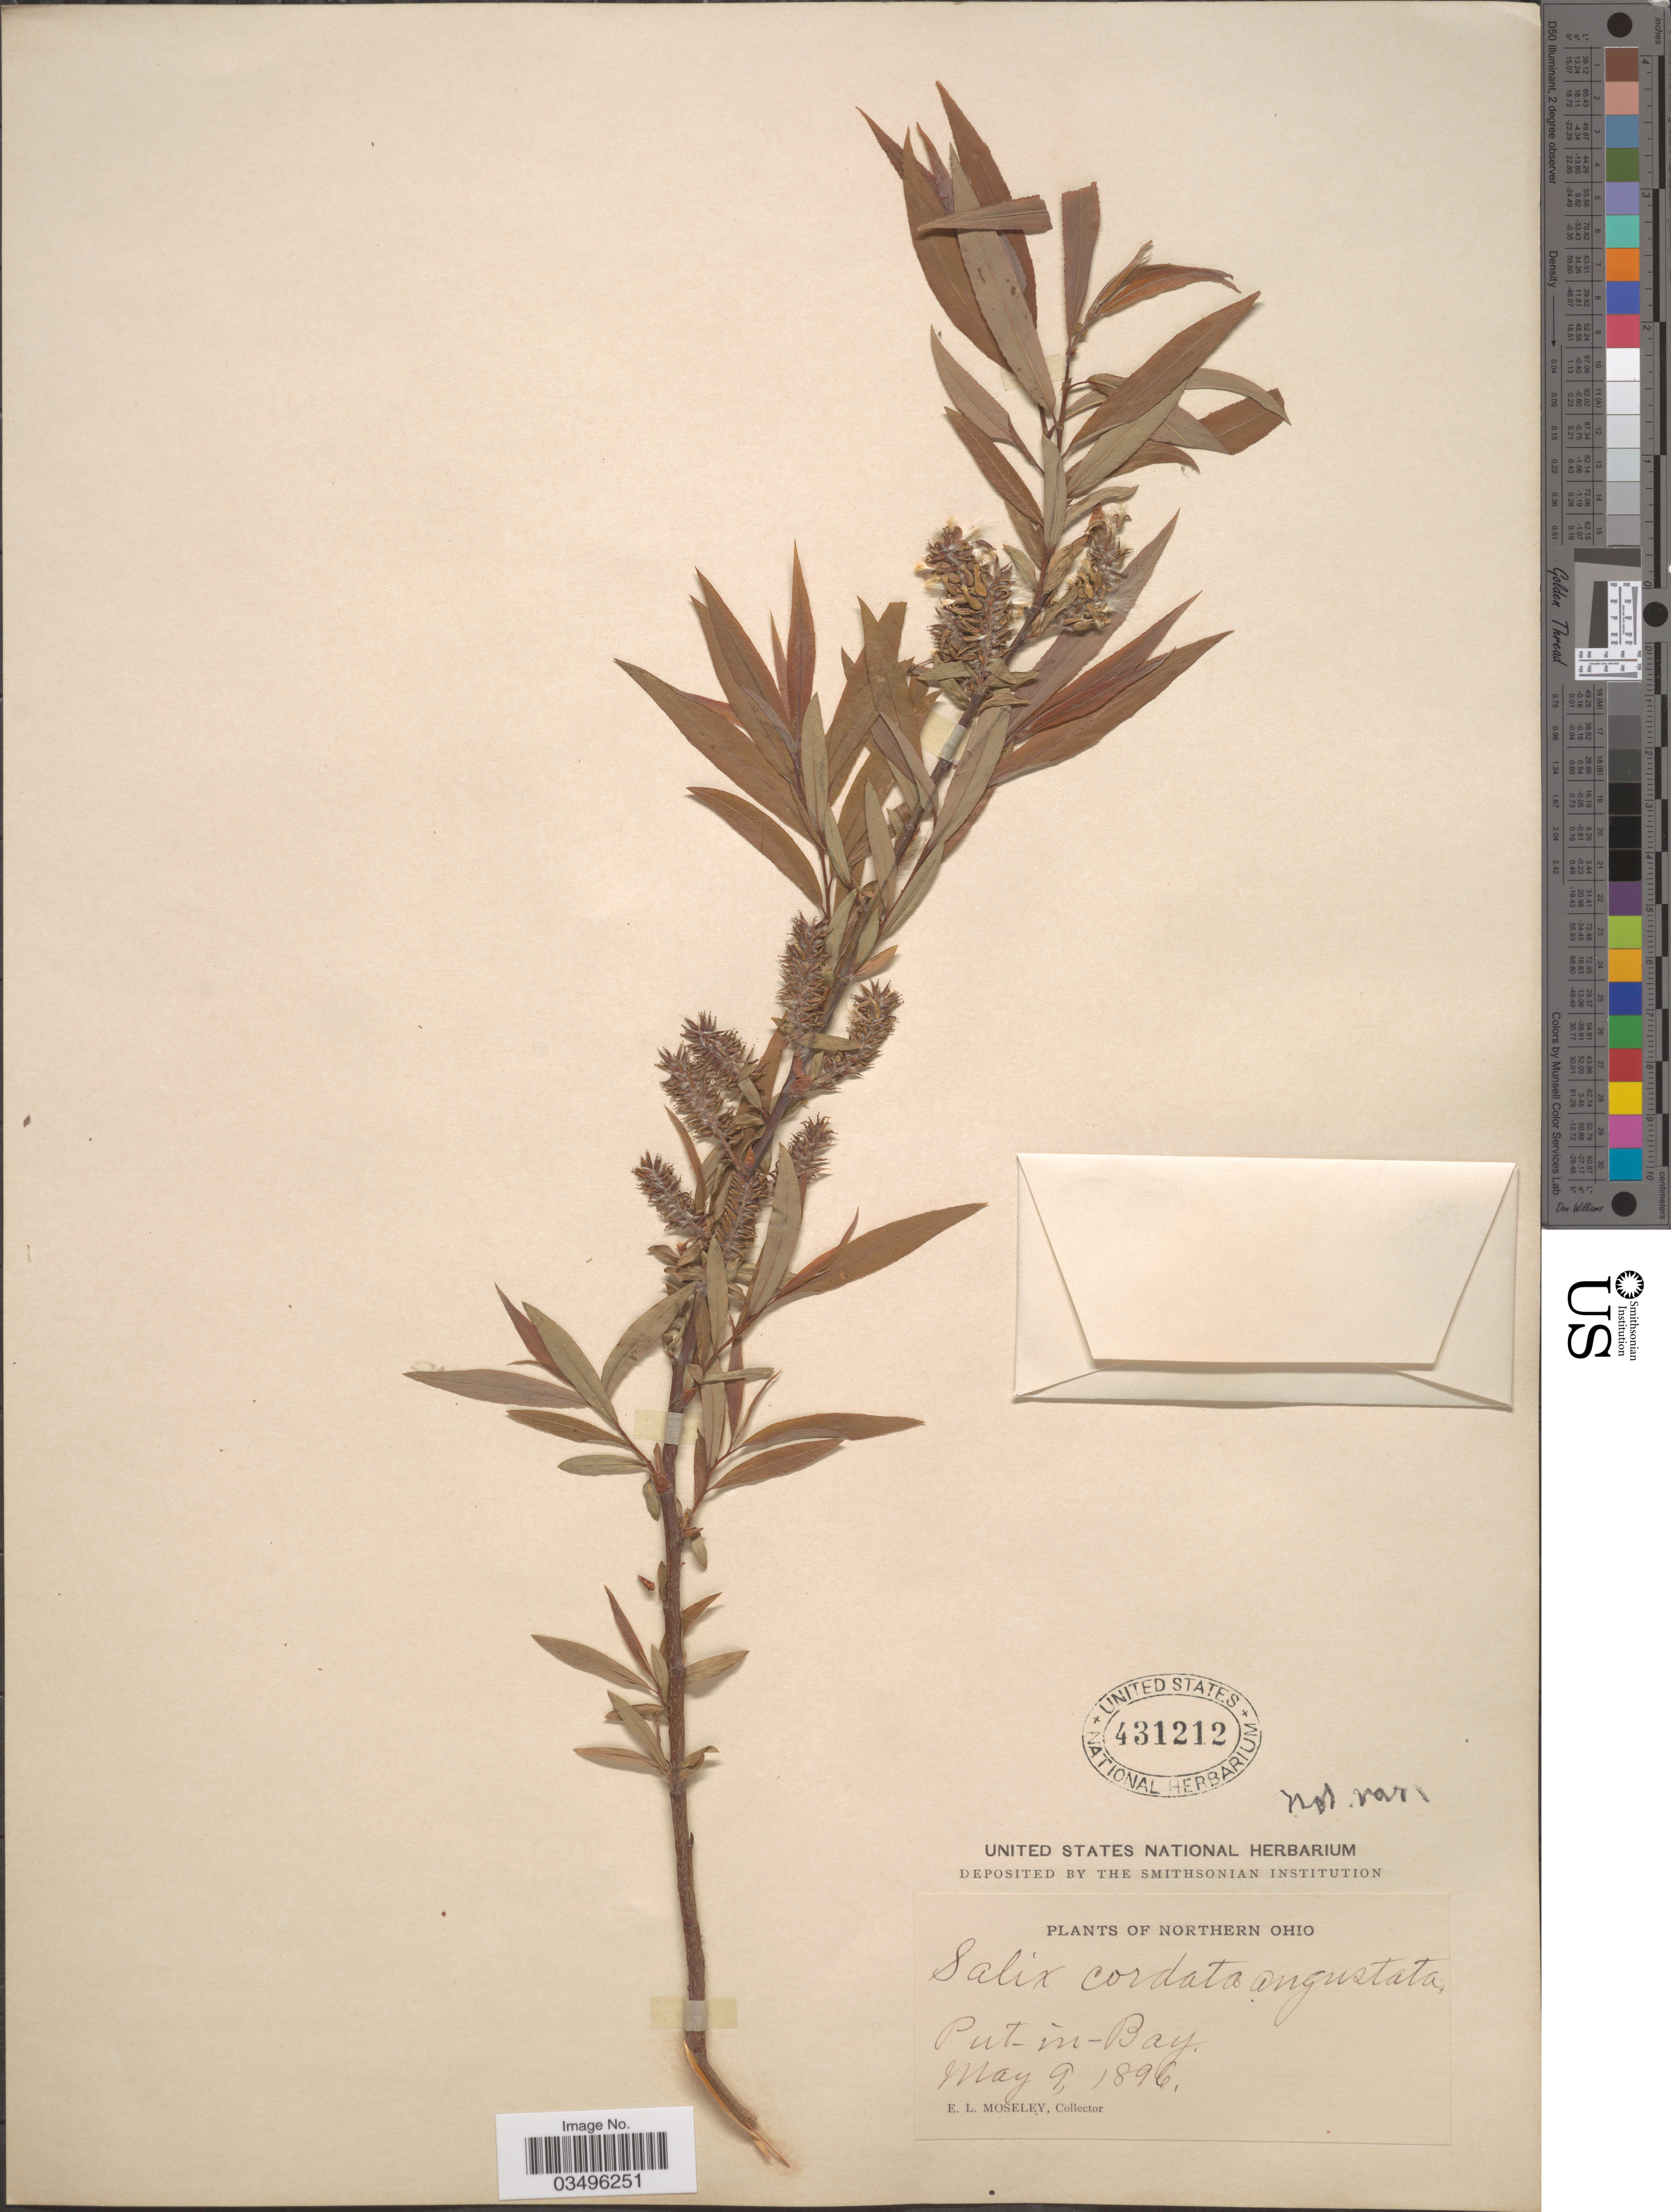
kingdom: Plantae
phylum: Tracheophyta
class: Magnoliopsida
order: Malpighiales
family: Salicaceae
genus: Salix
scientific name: Salix cordata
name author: Michx.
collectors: E. Moseley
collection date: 1896-05-09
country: United States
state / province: Ohio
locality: Northern Ohio. Put-in-Bay.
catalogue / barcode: US 431212